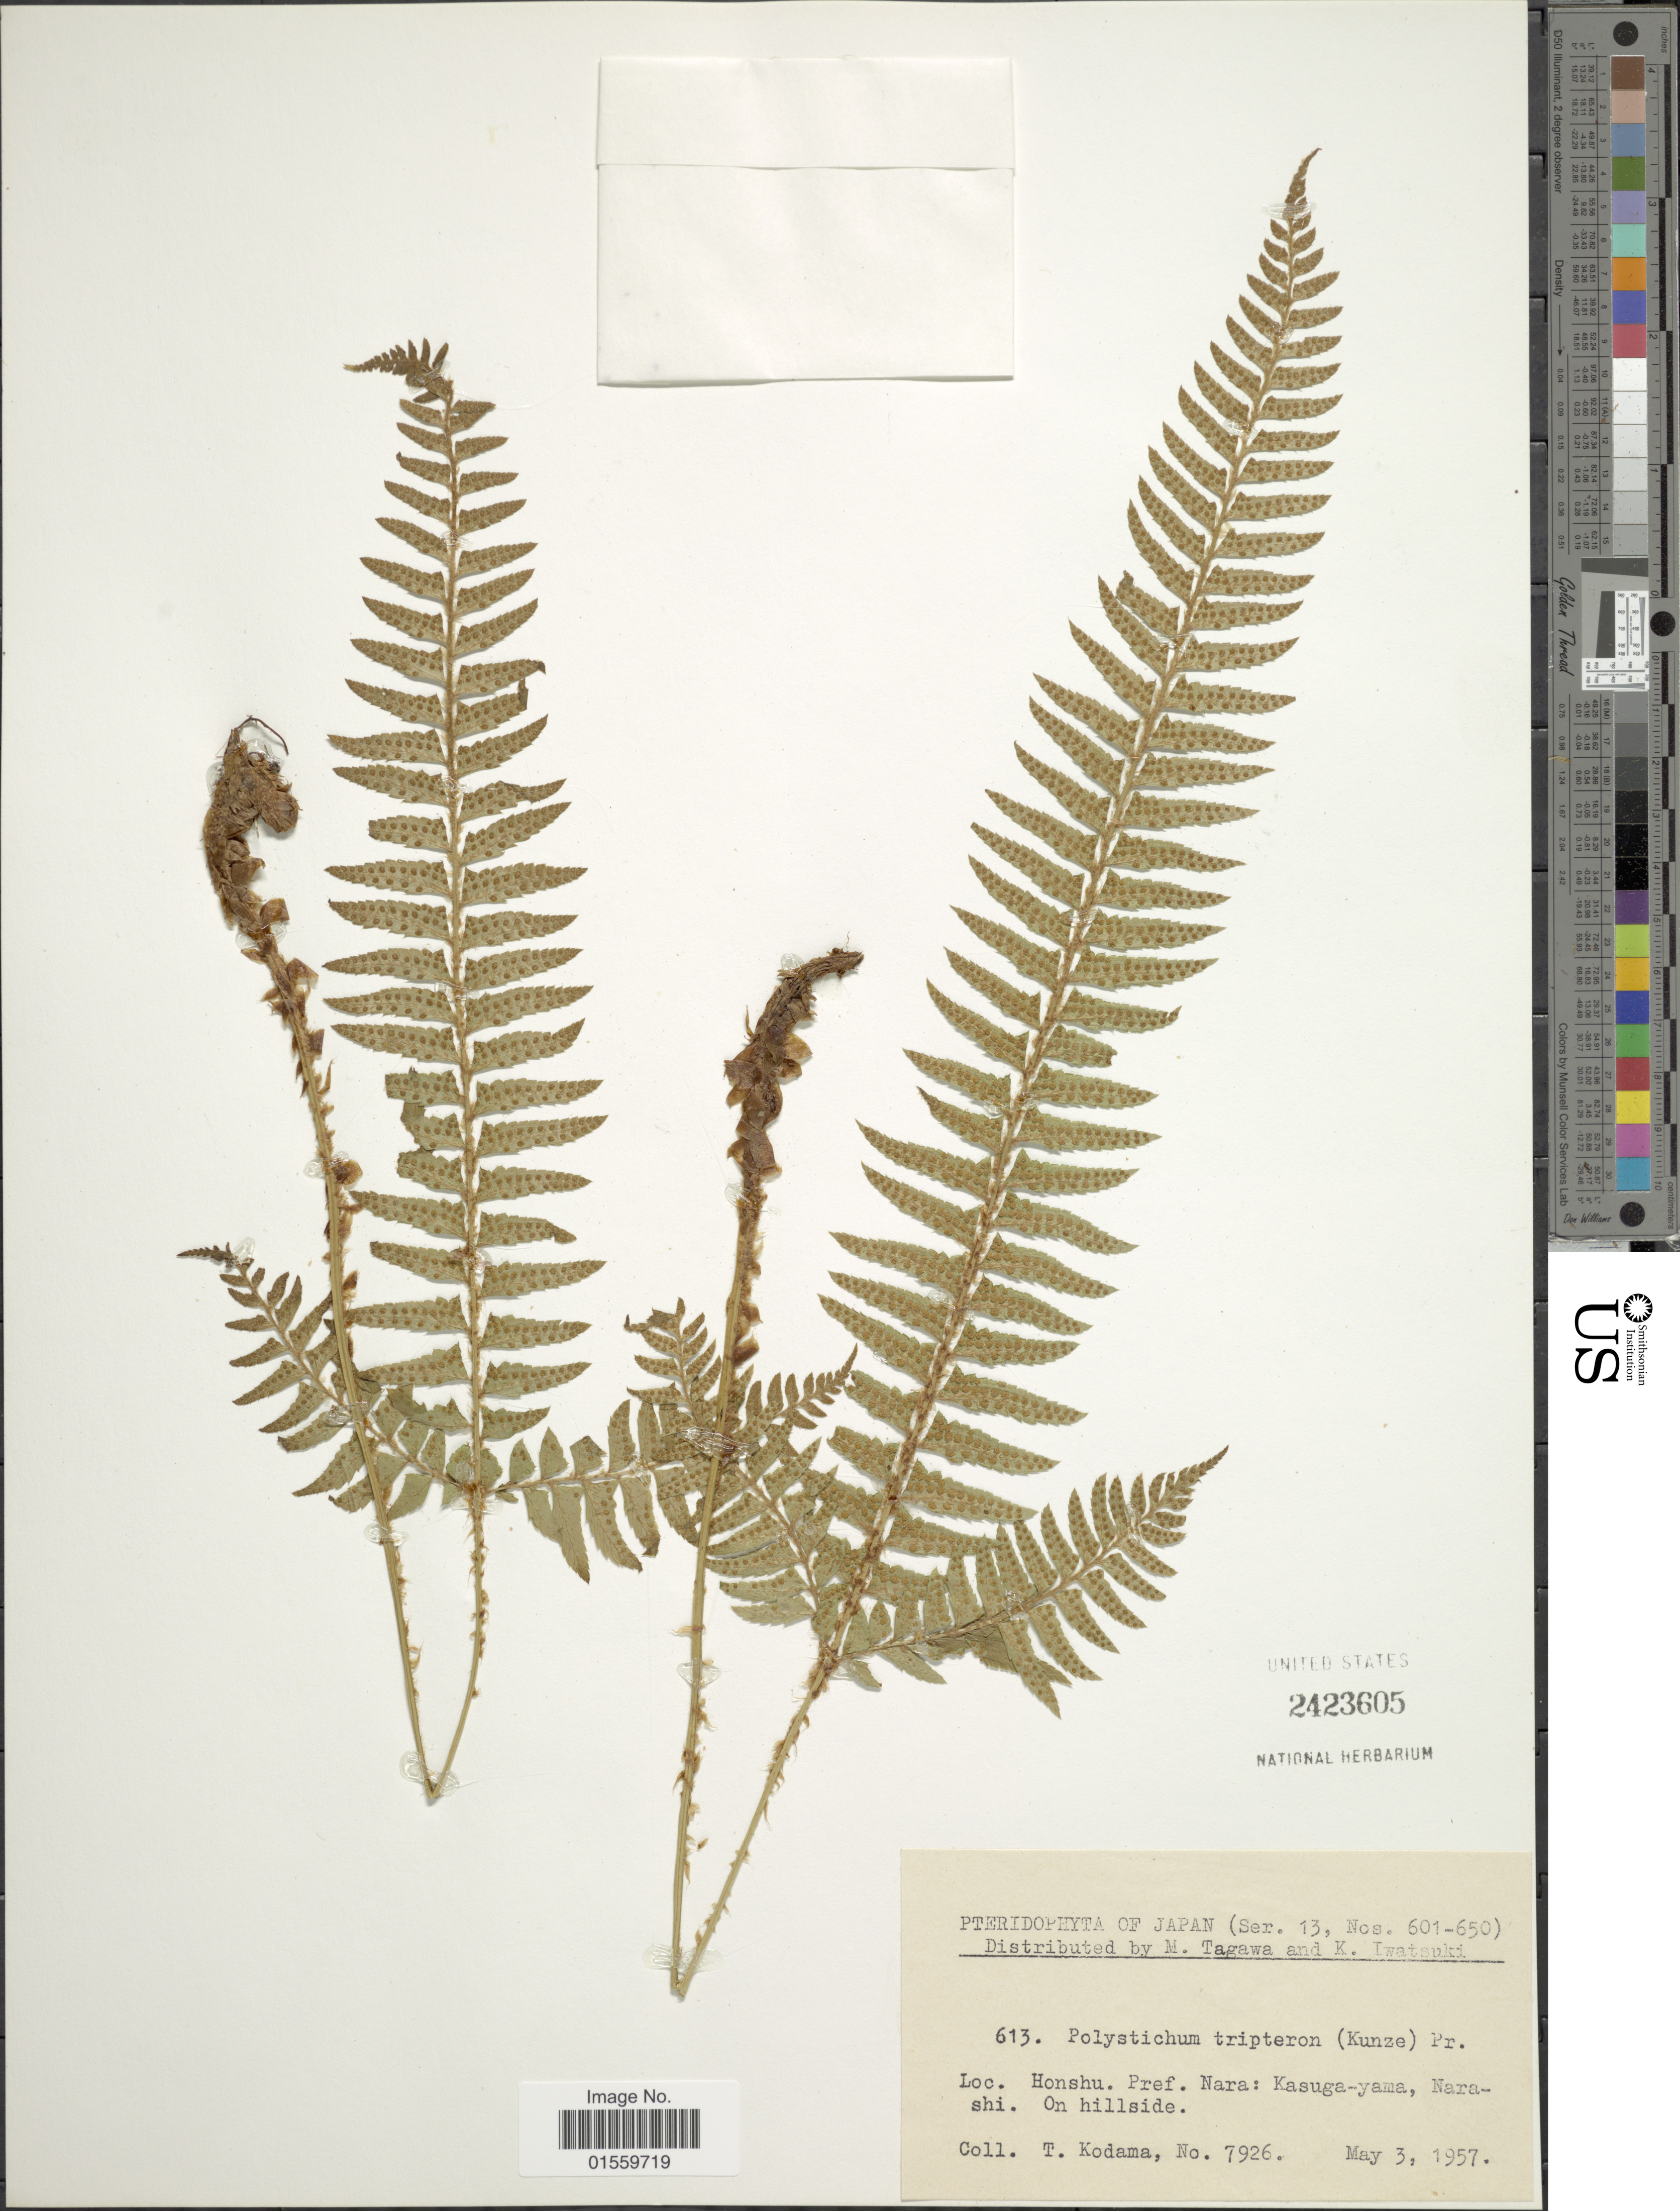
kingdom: Plantae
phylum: Tracheophyta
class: Polypodiopsida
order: Polypodiales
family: Dryopteridaceae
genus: Polystichum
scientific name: Polystichum tripteron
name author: (Kunze) C. Presl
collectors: T. Kodama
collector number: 7926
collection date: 1957-05-03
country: Japan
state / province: Nara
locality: Honshu. Pref. Nara: Kasuga-yama, Narashi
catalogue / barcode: US 2423605